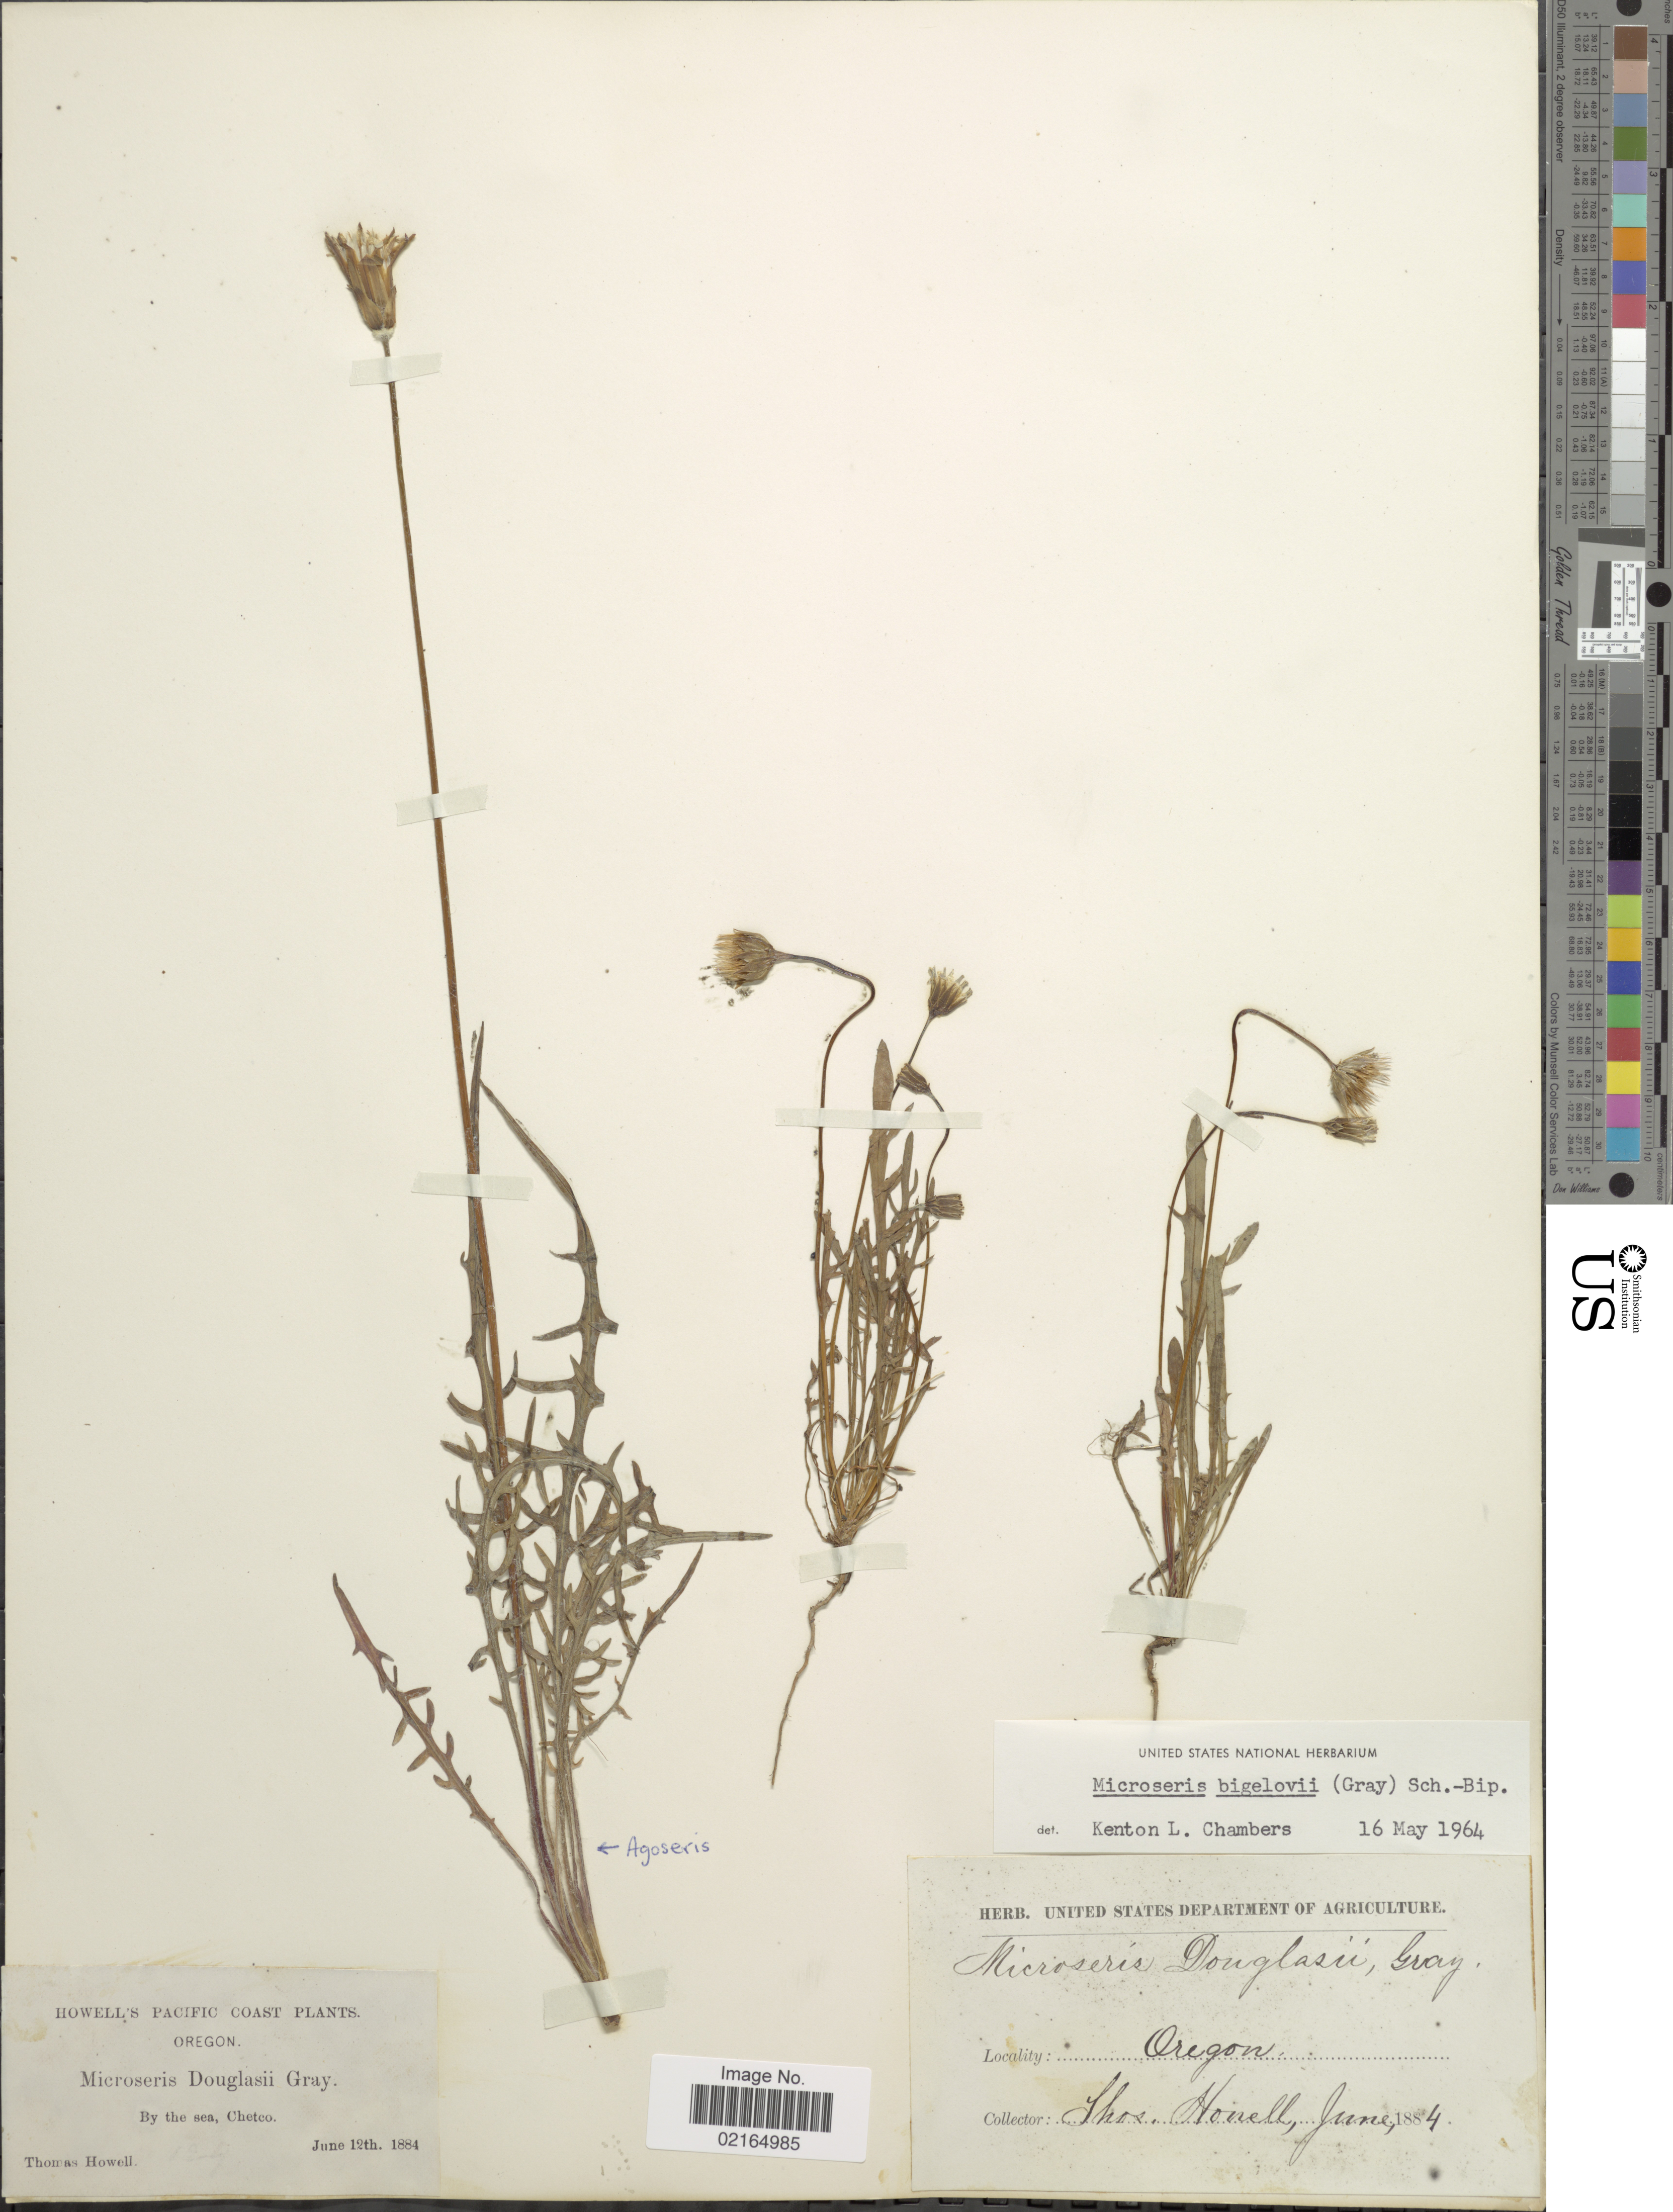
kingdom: Plantae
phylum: Tracheophyta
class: Magnoliopsida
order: Asterales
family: Asteraceae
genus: Microseris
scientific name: Microseris bigelovii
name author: (A. Gray) Sch. Bip.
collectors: T. Howell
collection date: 1884-06-12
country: United States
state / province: Oregon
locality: By the sea, Chetco, Pacific Coast.